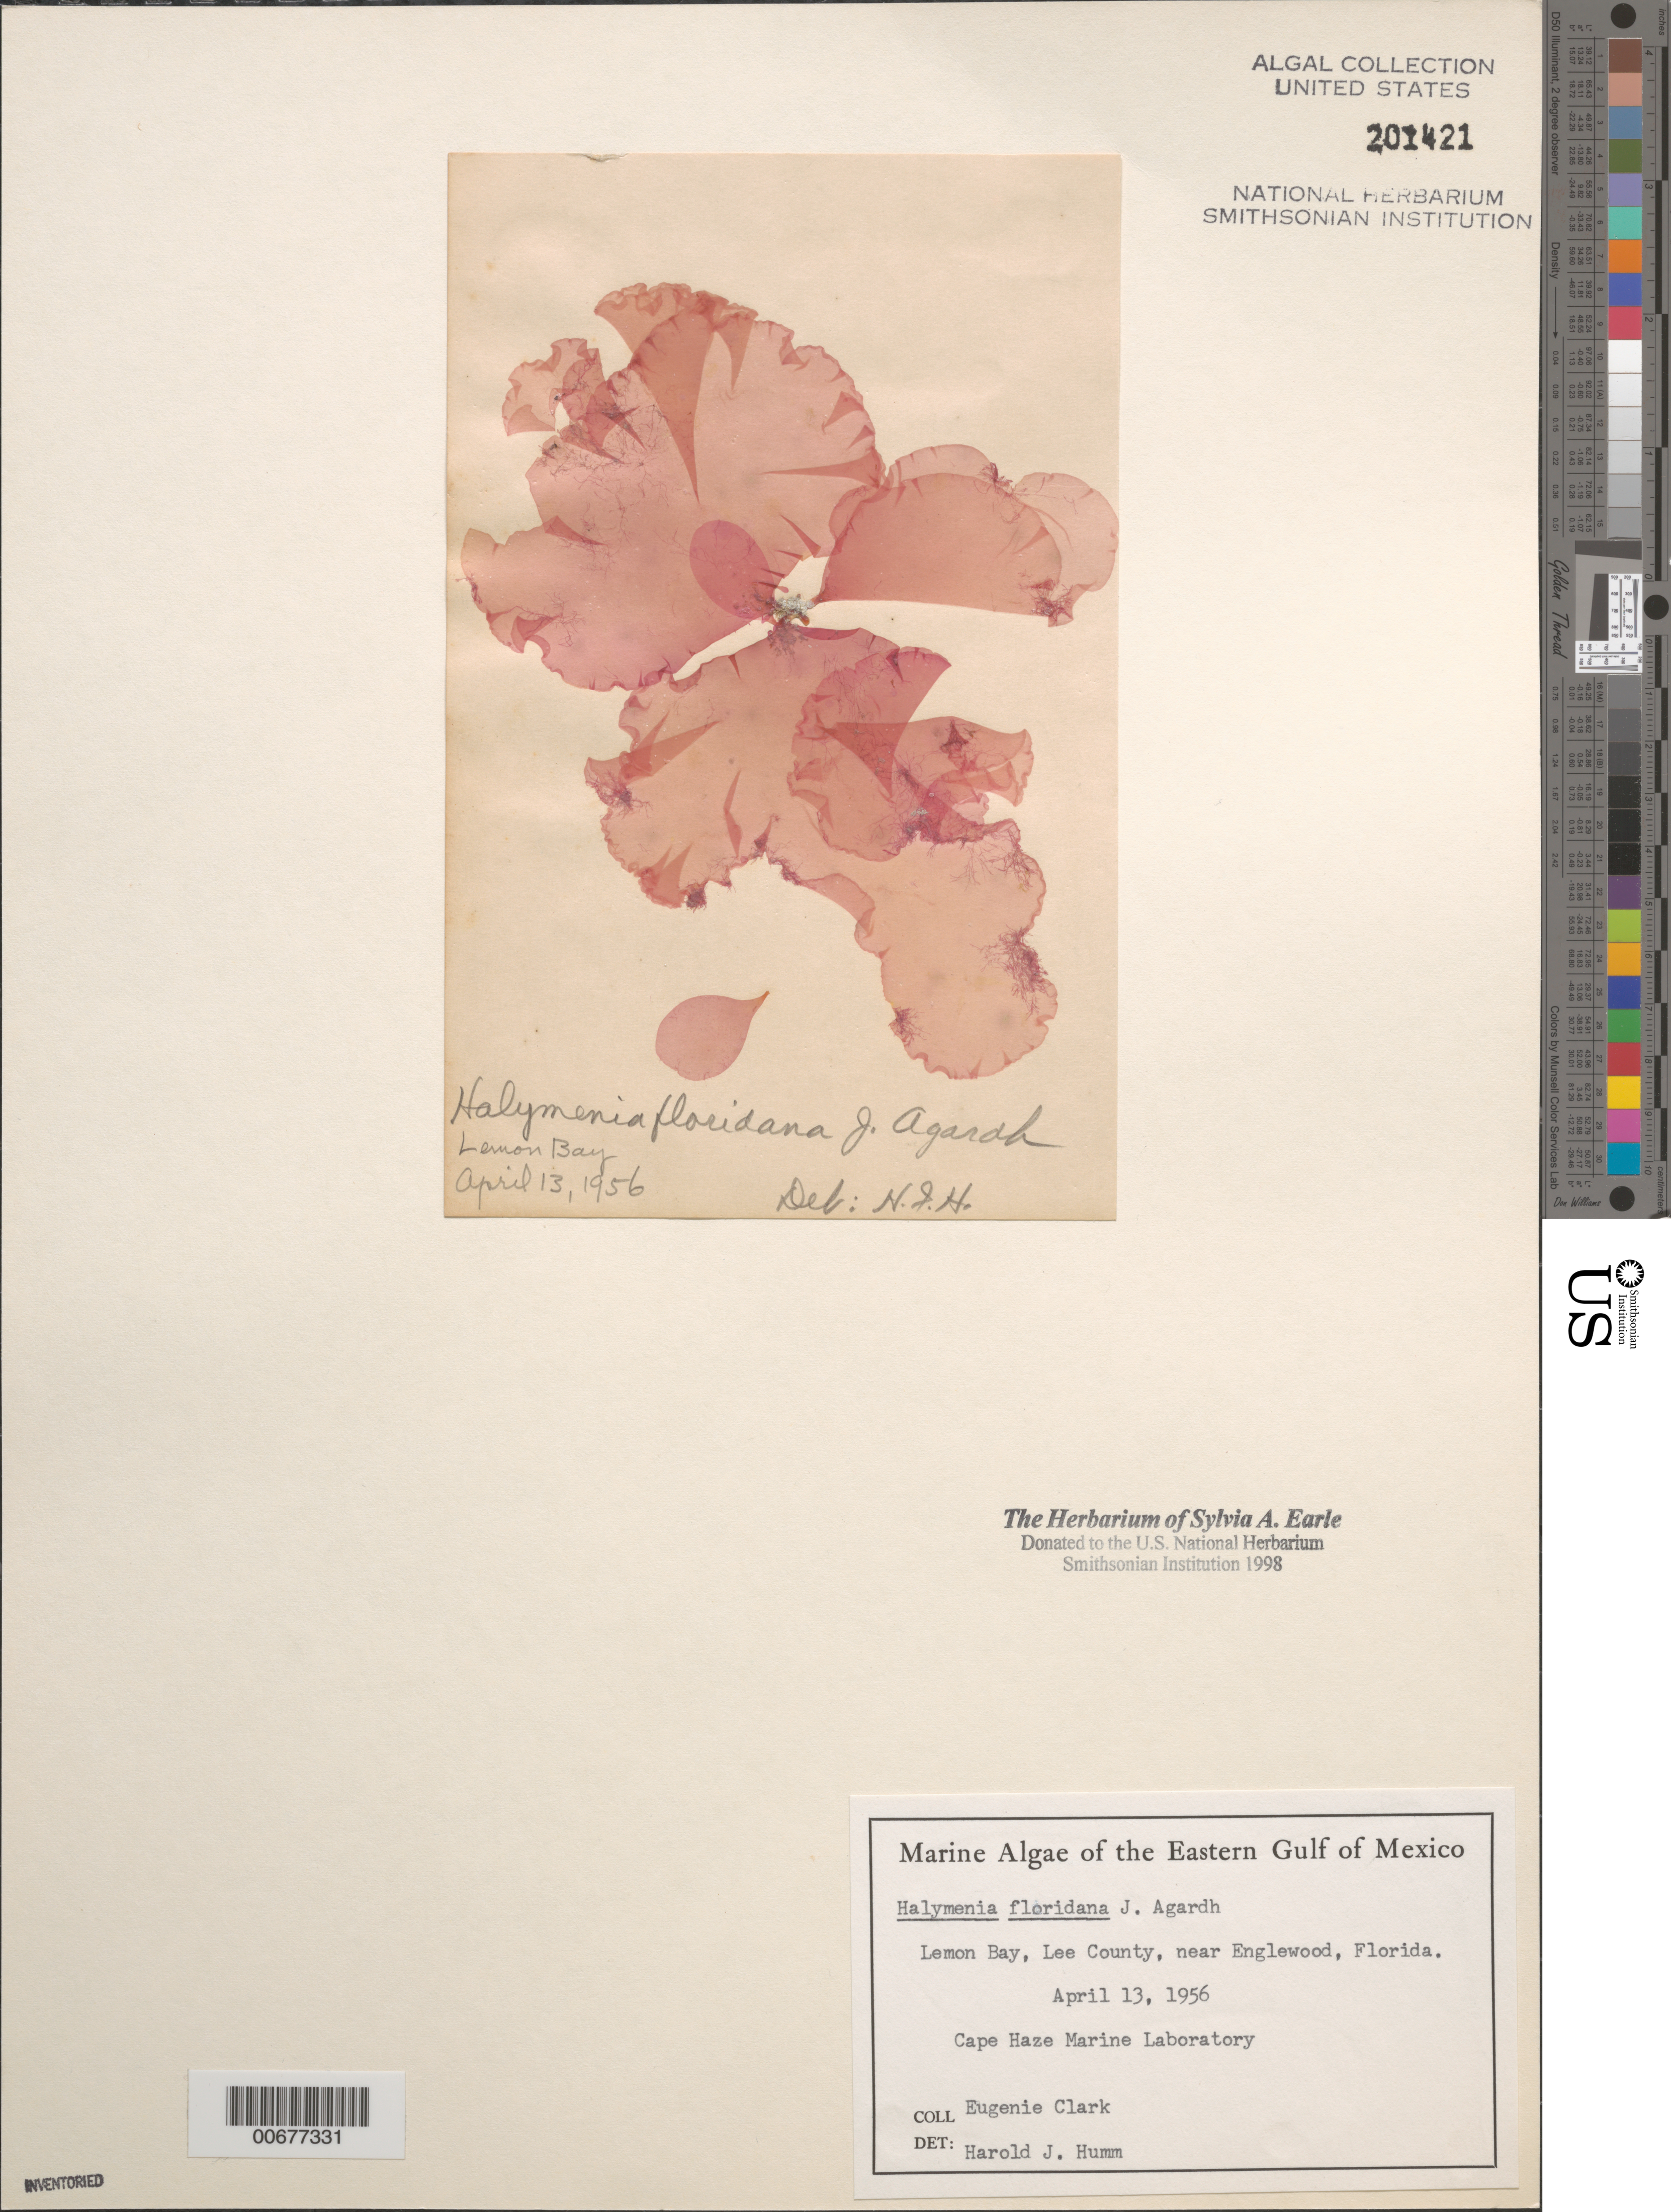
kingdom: Plantae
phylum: Rhodophyta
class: Florideophyceae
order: Halymeniales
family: Halymeniaceae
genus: Halymenia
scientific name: Halymenia floridana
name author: J. Agardh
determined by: Humm, Harold J.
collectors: E. Clark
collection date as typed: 13 Apr 1956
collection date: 1956-04-13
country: United States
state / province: Florida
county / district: Charlotte County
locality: Lemon Bay, near Englewood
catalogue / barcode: US 201421